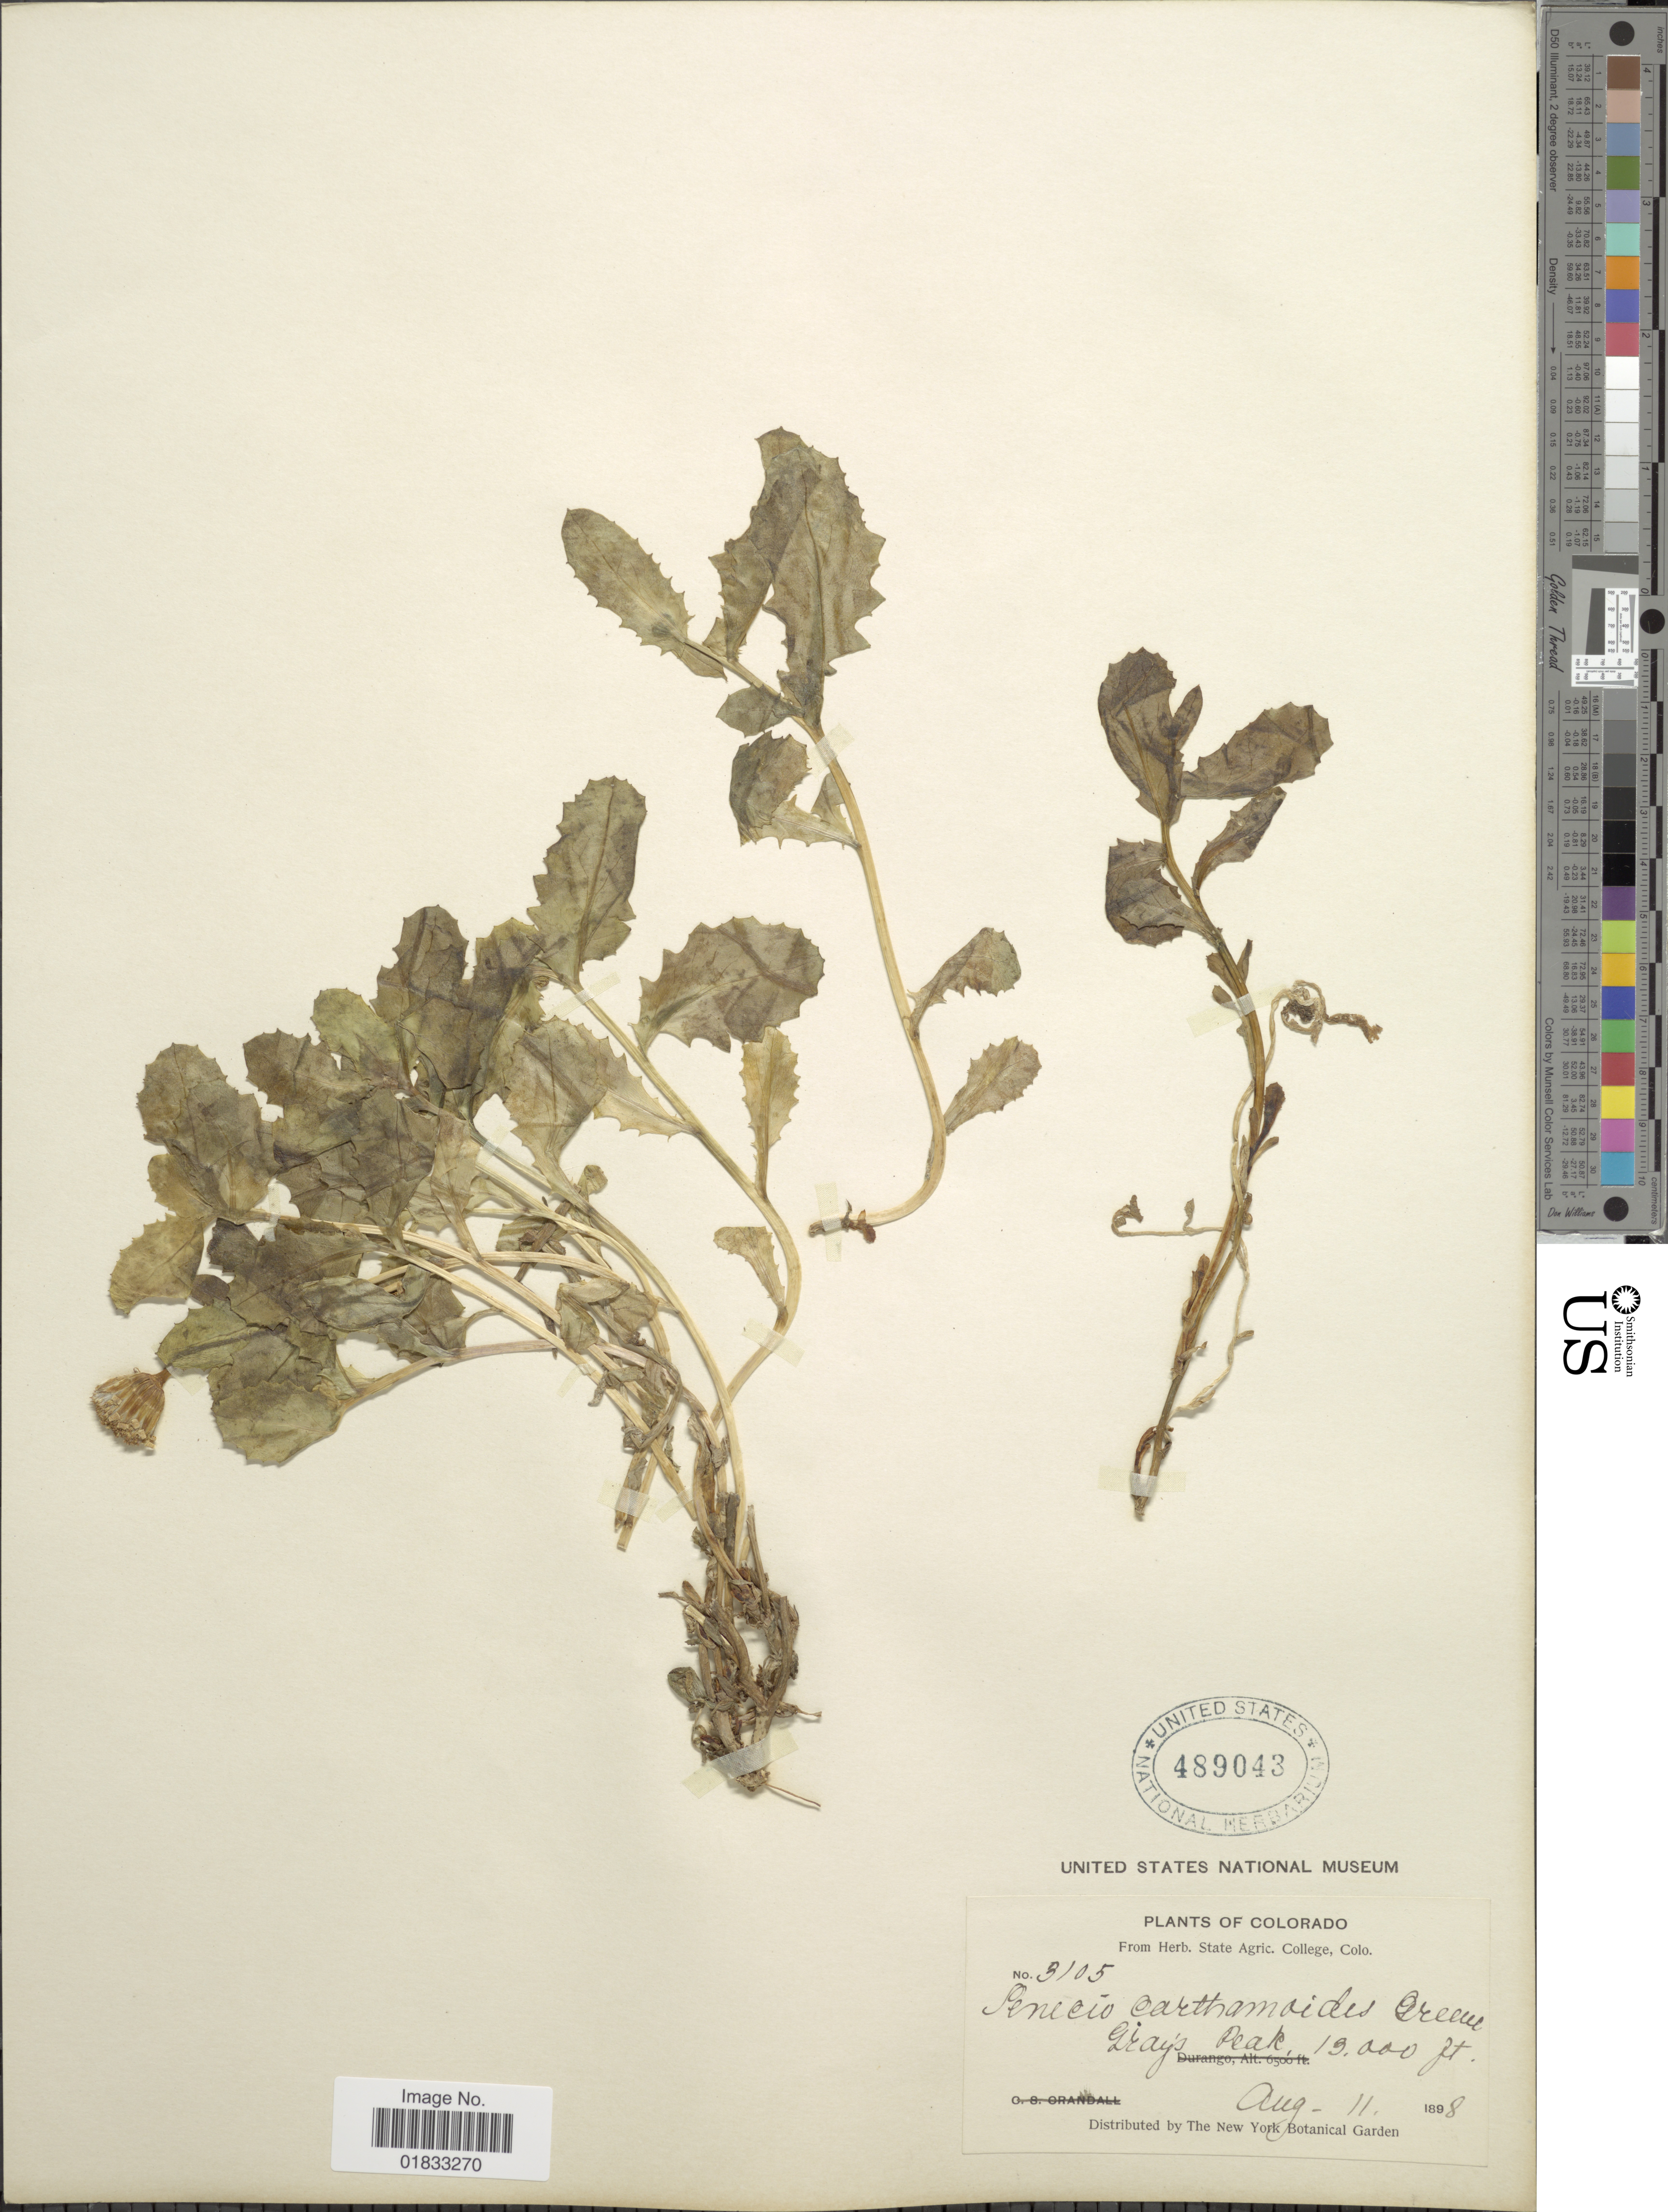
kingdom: Plantae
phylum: Tracheophyta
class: Magnoliopsida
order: Asterales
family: Asteraceae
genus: Senecio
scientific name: Senecio fremontii var. blitoides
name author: (Greene) Cronq.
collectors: ex herb. State Agric. College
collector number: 3105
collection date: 1898-08-11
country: United States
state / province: Colorado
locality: Grays Peak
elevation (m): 3962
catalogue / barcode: US 489043